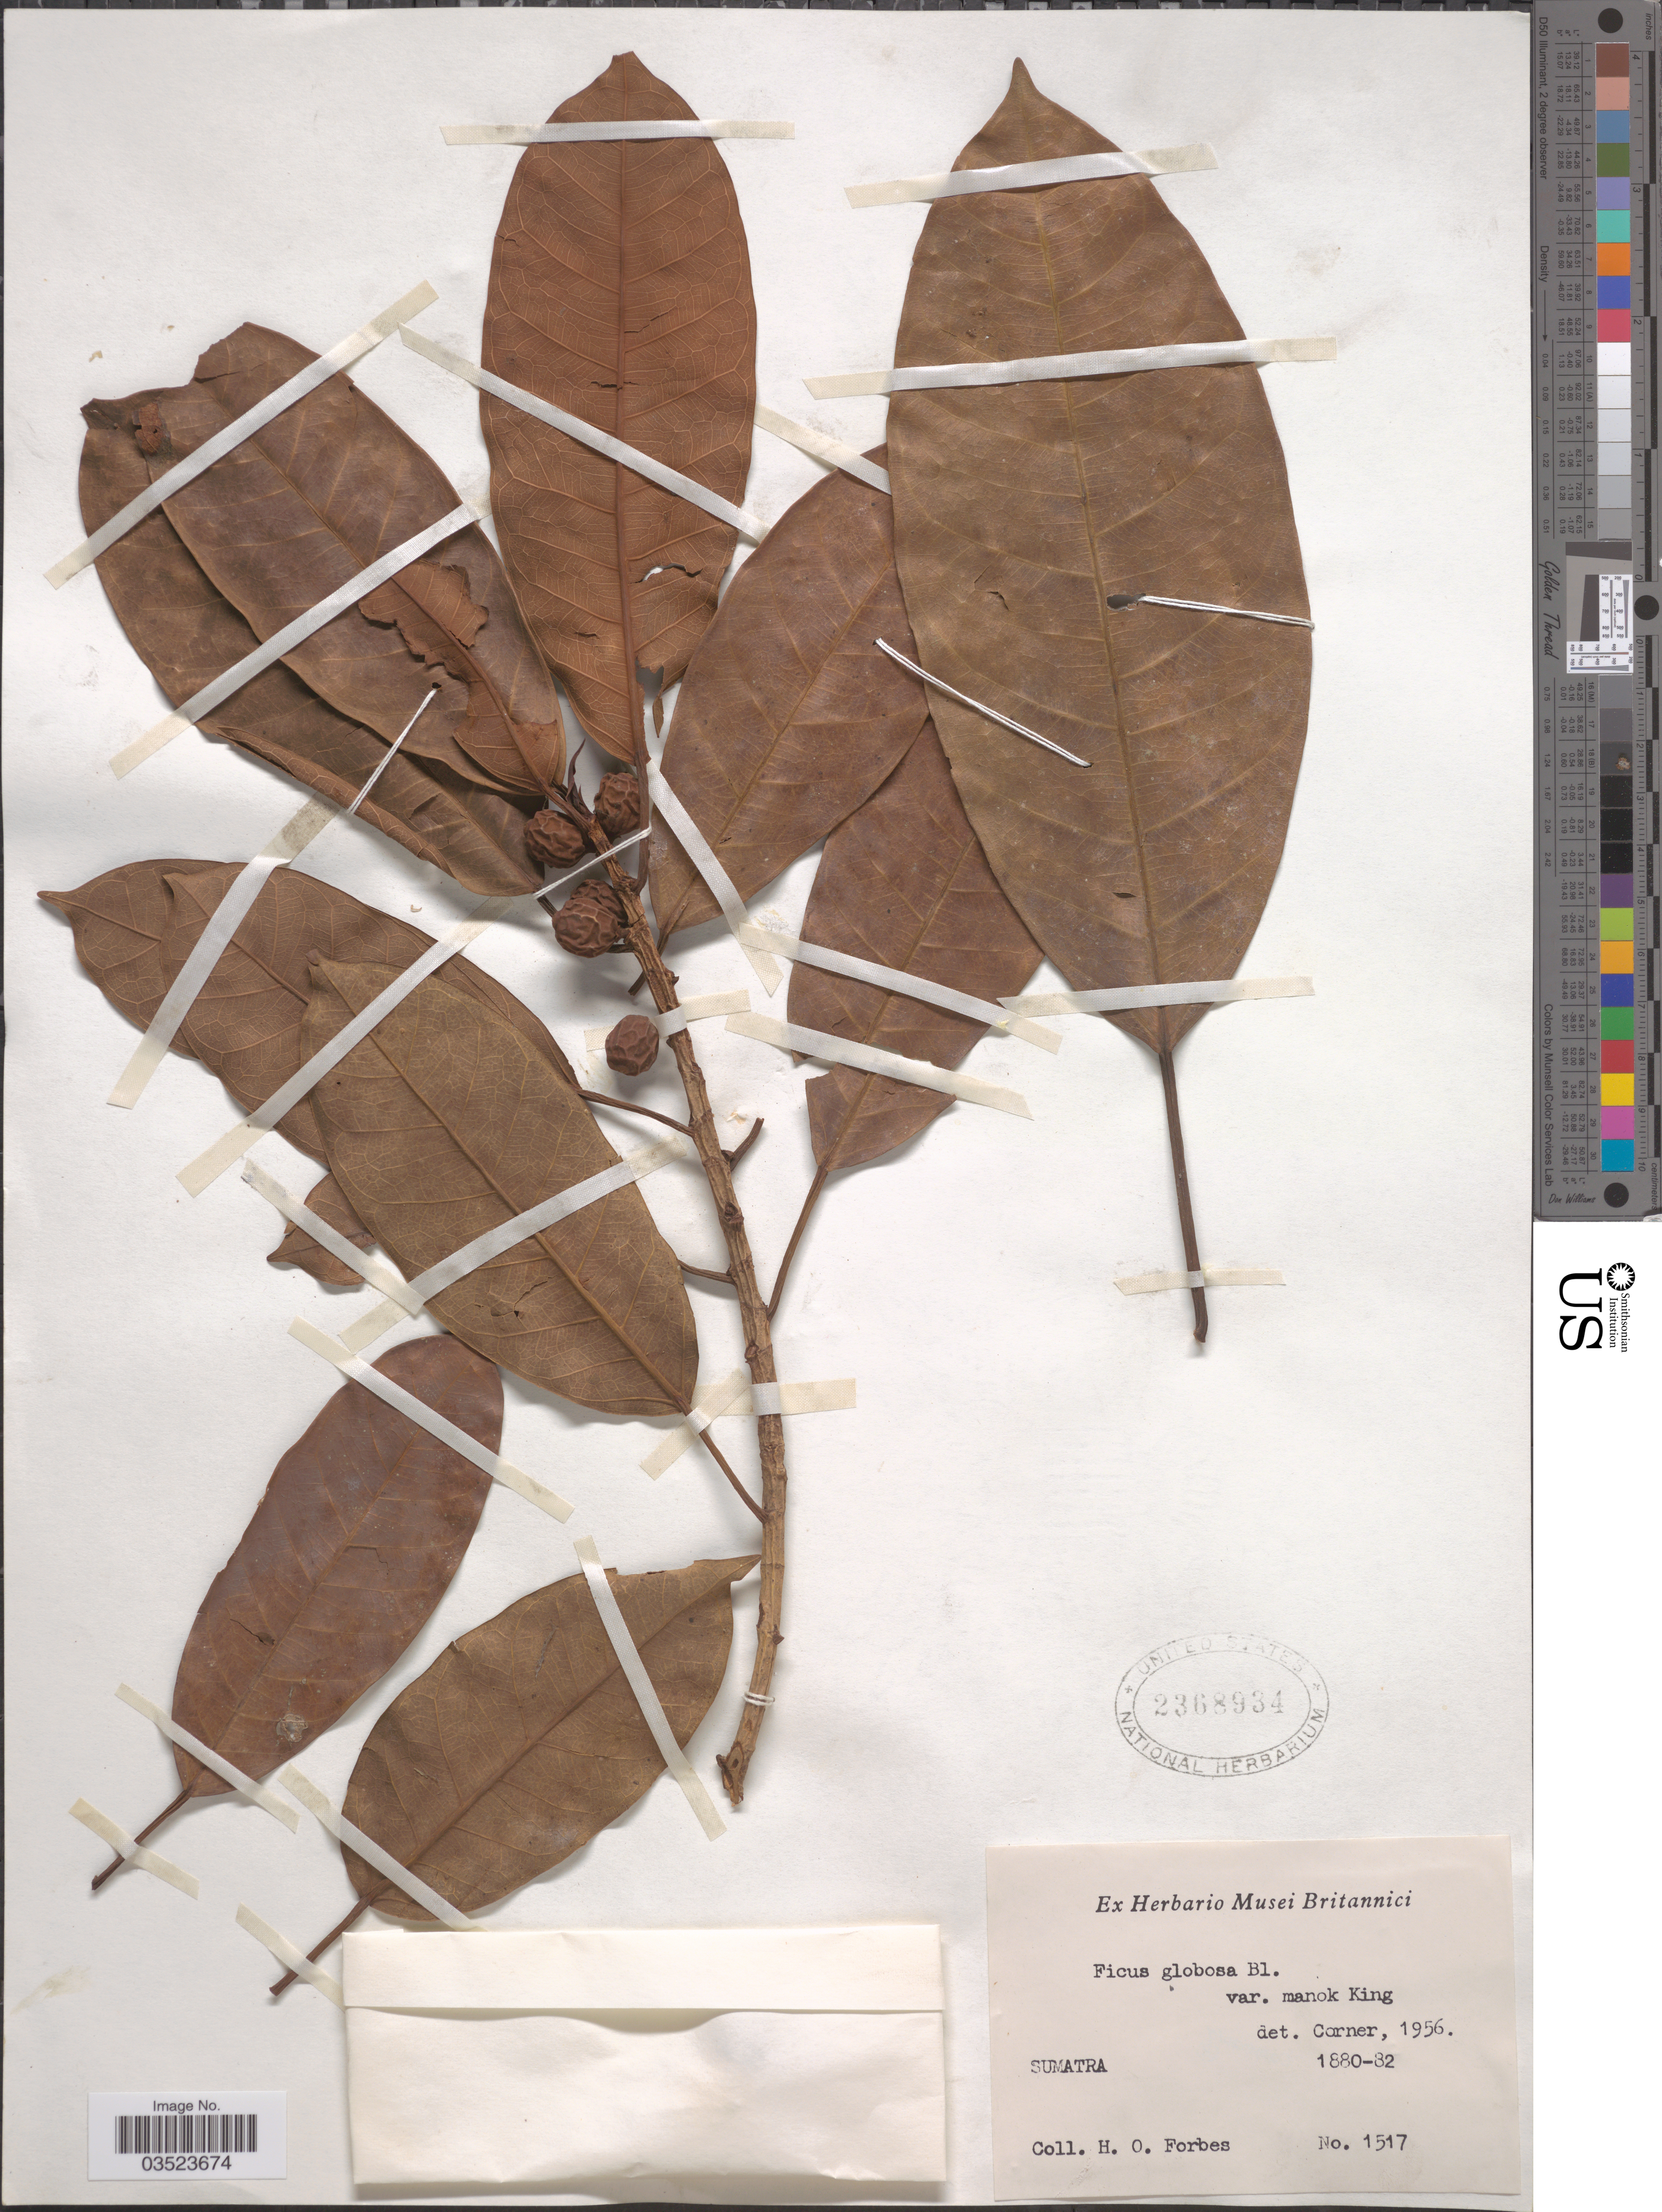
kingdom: Plantae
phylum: Tracheophyta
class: Magnoliopsida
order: Rosales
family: Moraceae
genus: Ficus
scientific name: Ficus globosa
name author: Blume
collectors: H. O. Forbes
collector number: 1517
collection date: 1880/1882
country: Indonesia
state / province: Sumatra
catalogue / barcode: US 2368934